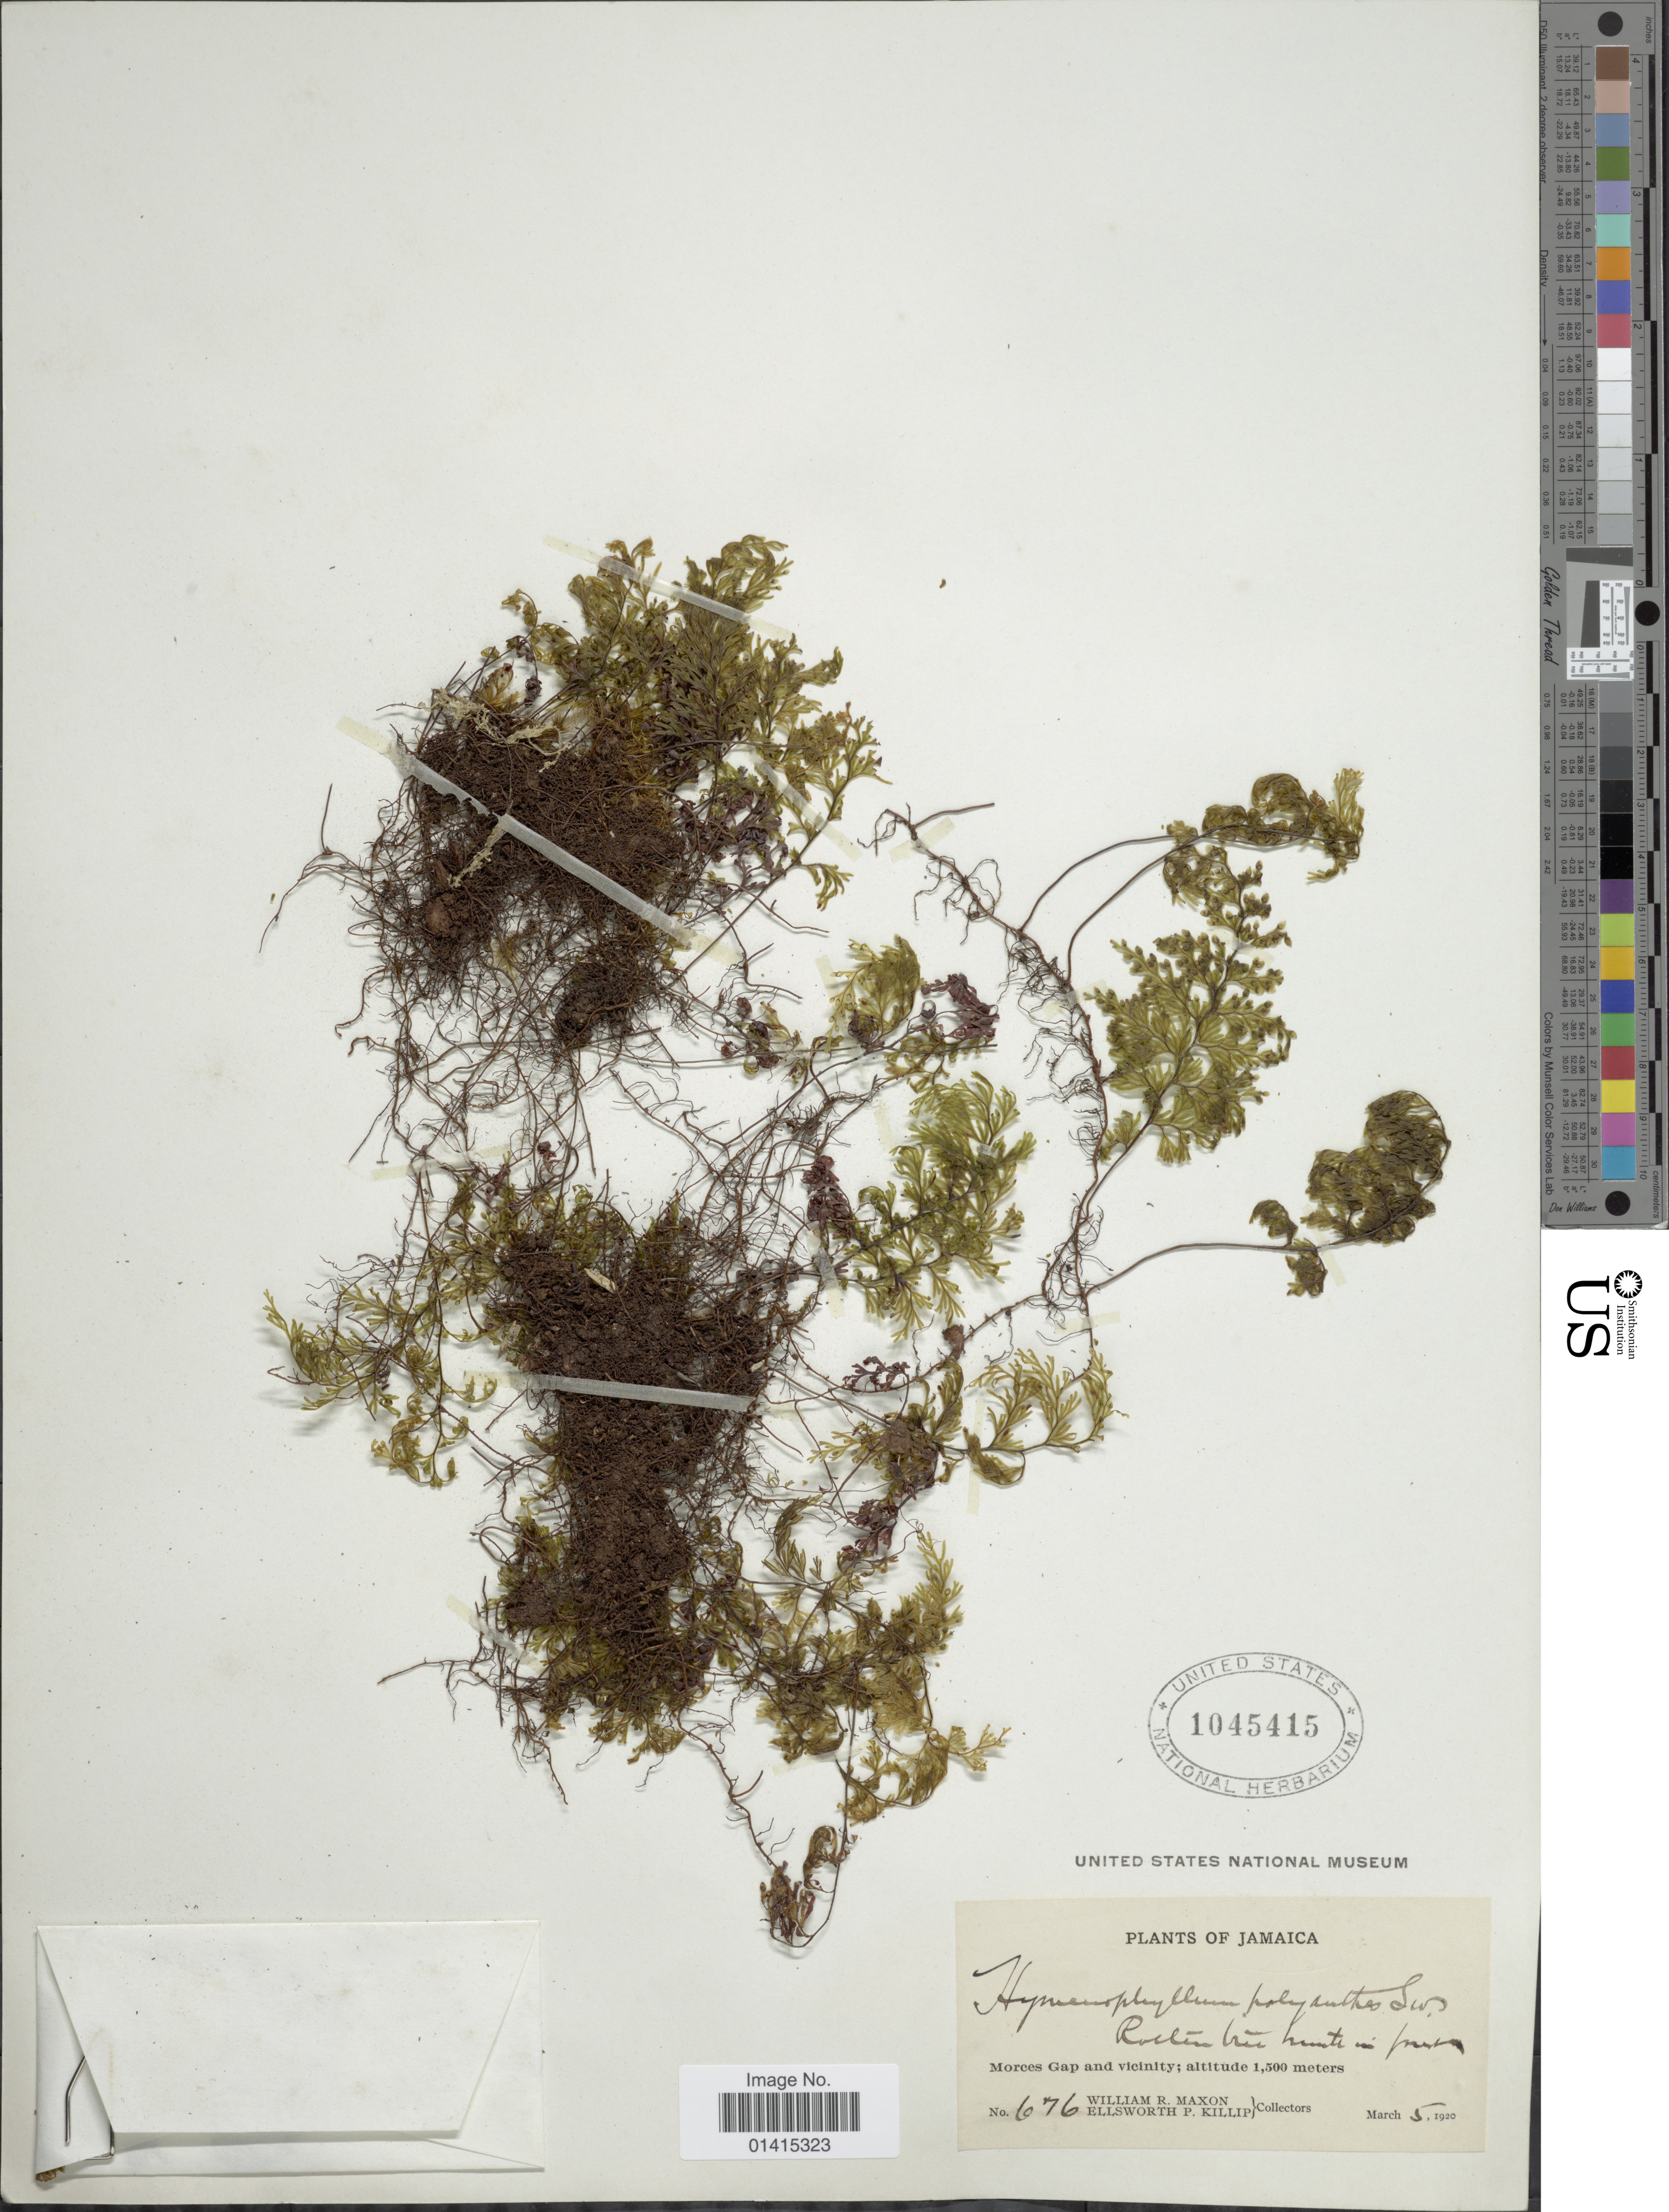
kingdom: Plantae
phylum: Tracheophyta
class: Polypodiopsida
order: Hymenophyllales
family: Hymenophyllaceae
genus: Hymenophyllum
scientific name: Hymenophyllum polyanthos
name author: (Sw.) Sw.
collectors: W. R. Maxon & E. P. Killip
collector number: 676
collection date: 1920-03-05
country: Jamaica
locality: Morces Gap and vicinity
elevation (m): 1500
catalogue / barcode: US 1045415